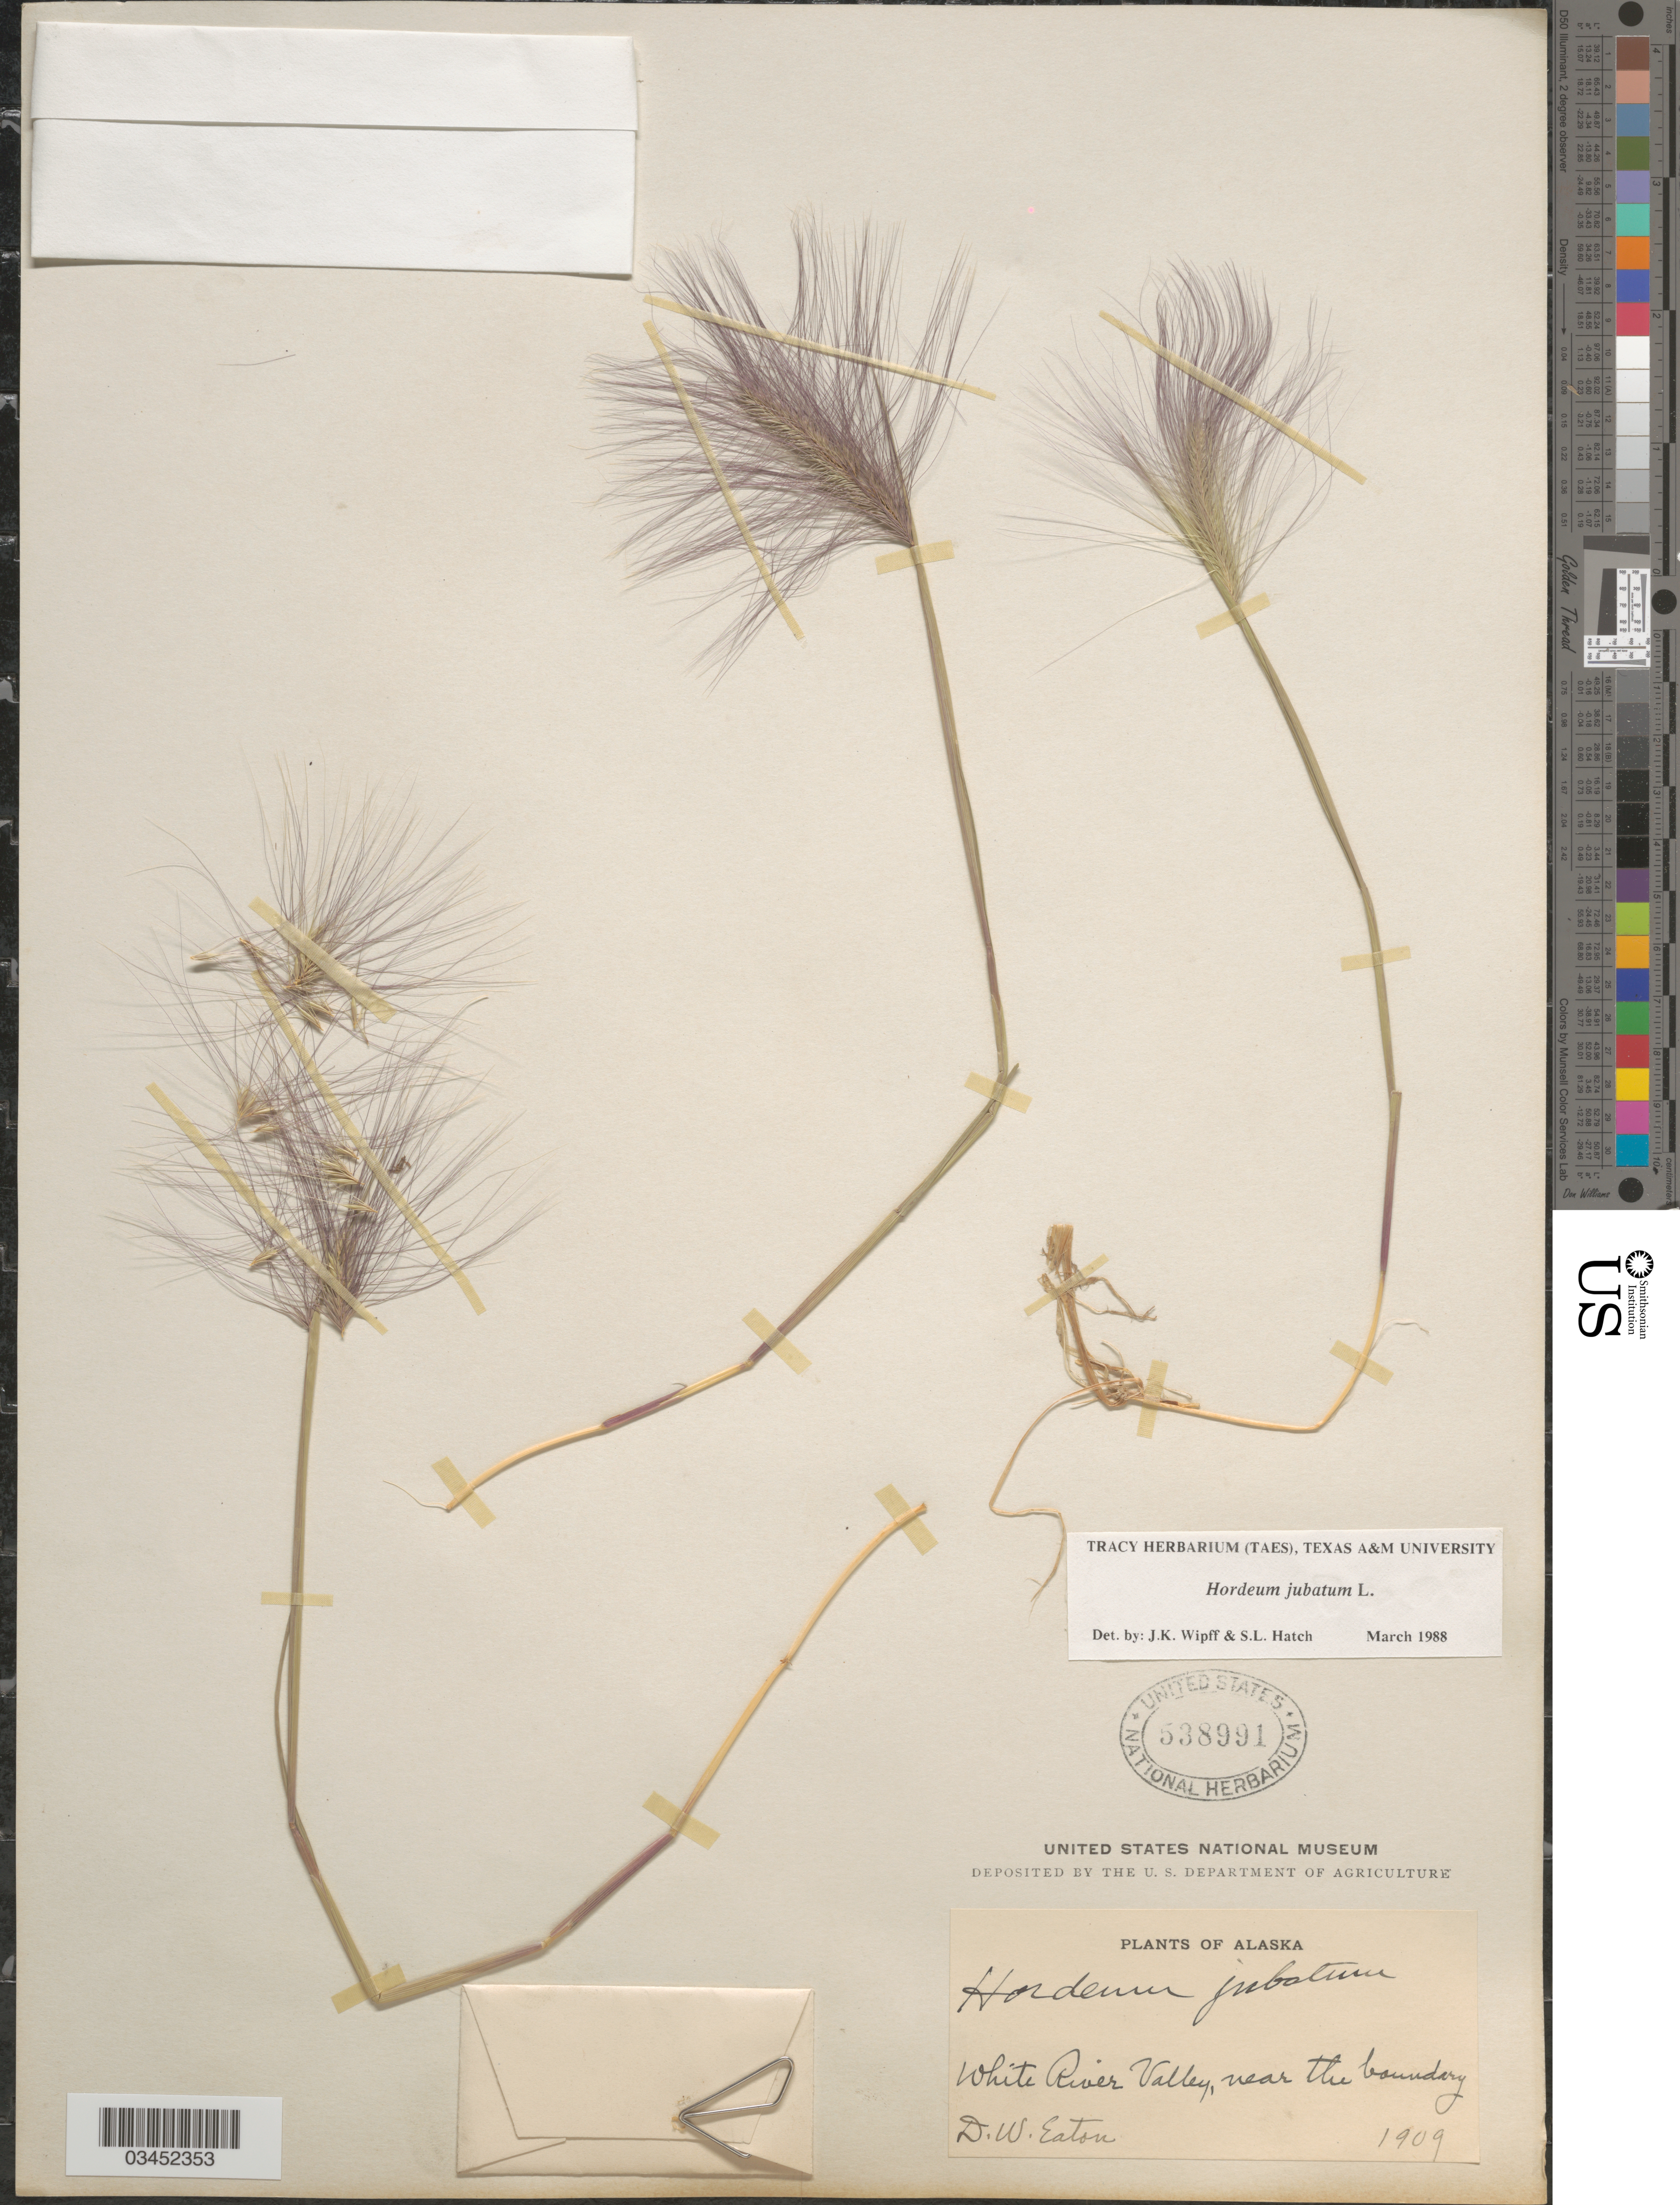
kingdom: Plantae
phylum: Tracheophyta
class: Liliopsida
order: Poales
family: Poaceae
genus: Hordeum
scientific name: Hordeum jubatum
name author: L.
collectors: D. Eaton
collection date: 1909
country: United States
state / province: Alaska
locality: White River Valley, near the boundary.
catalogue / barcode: US 538991